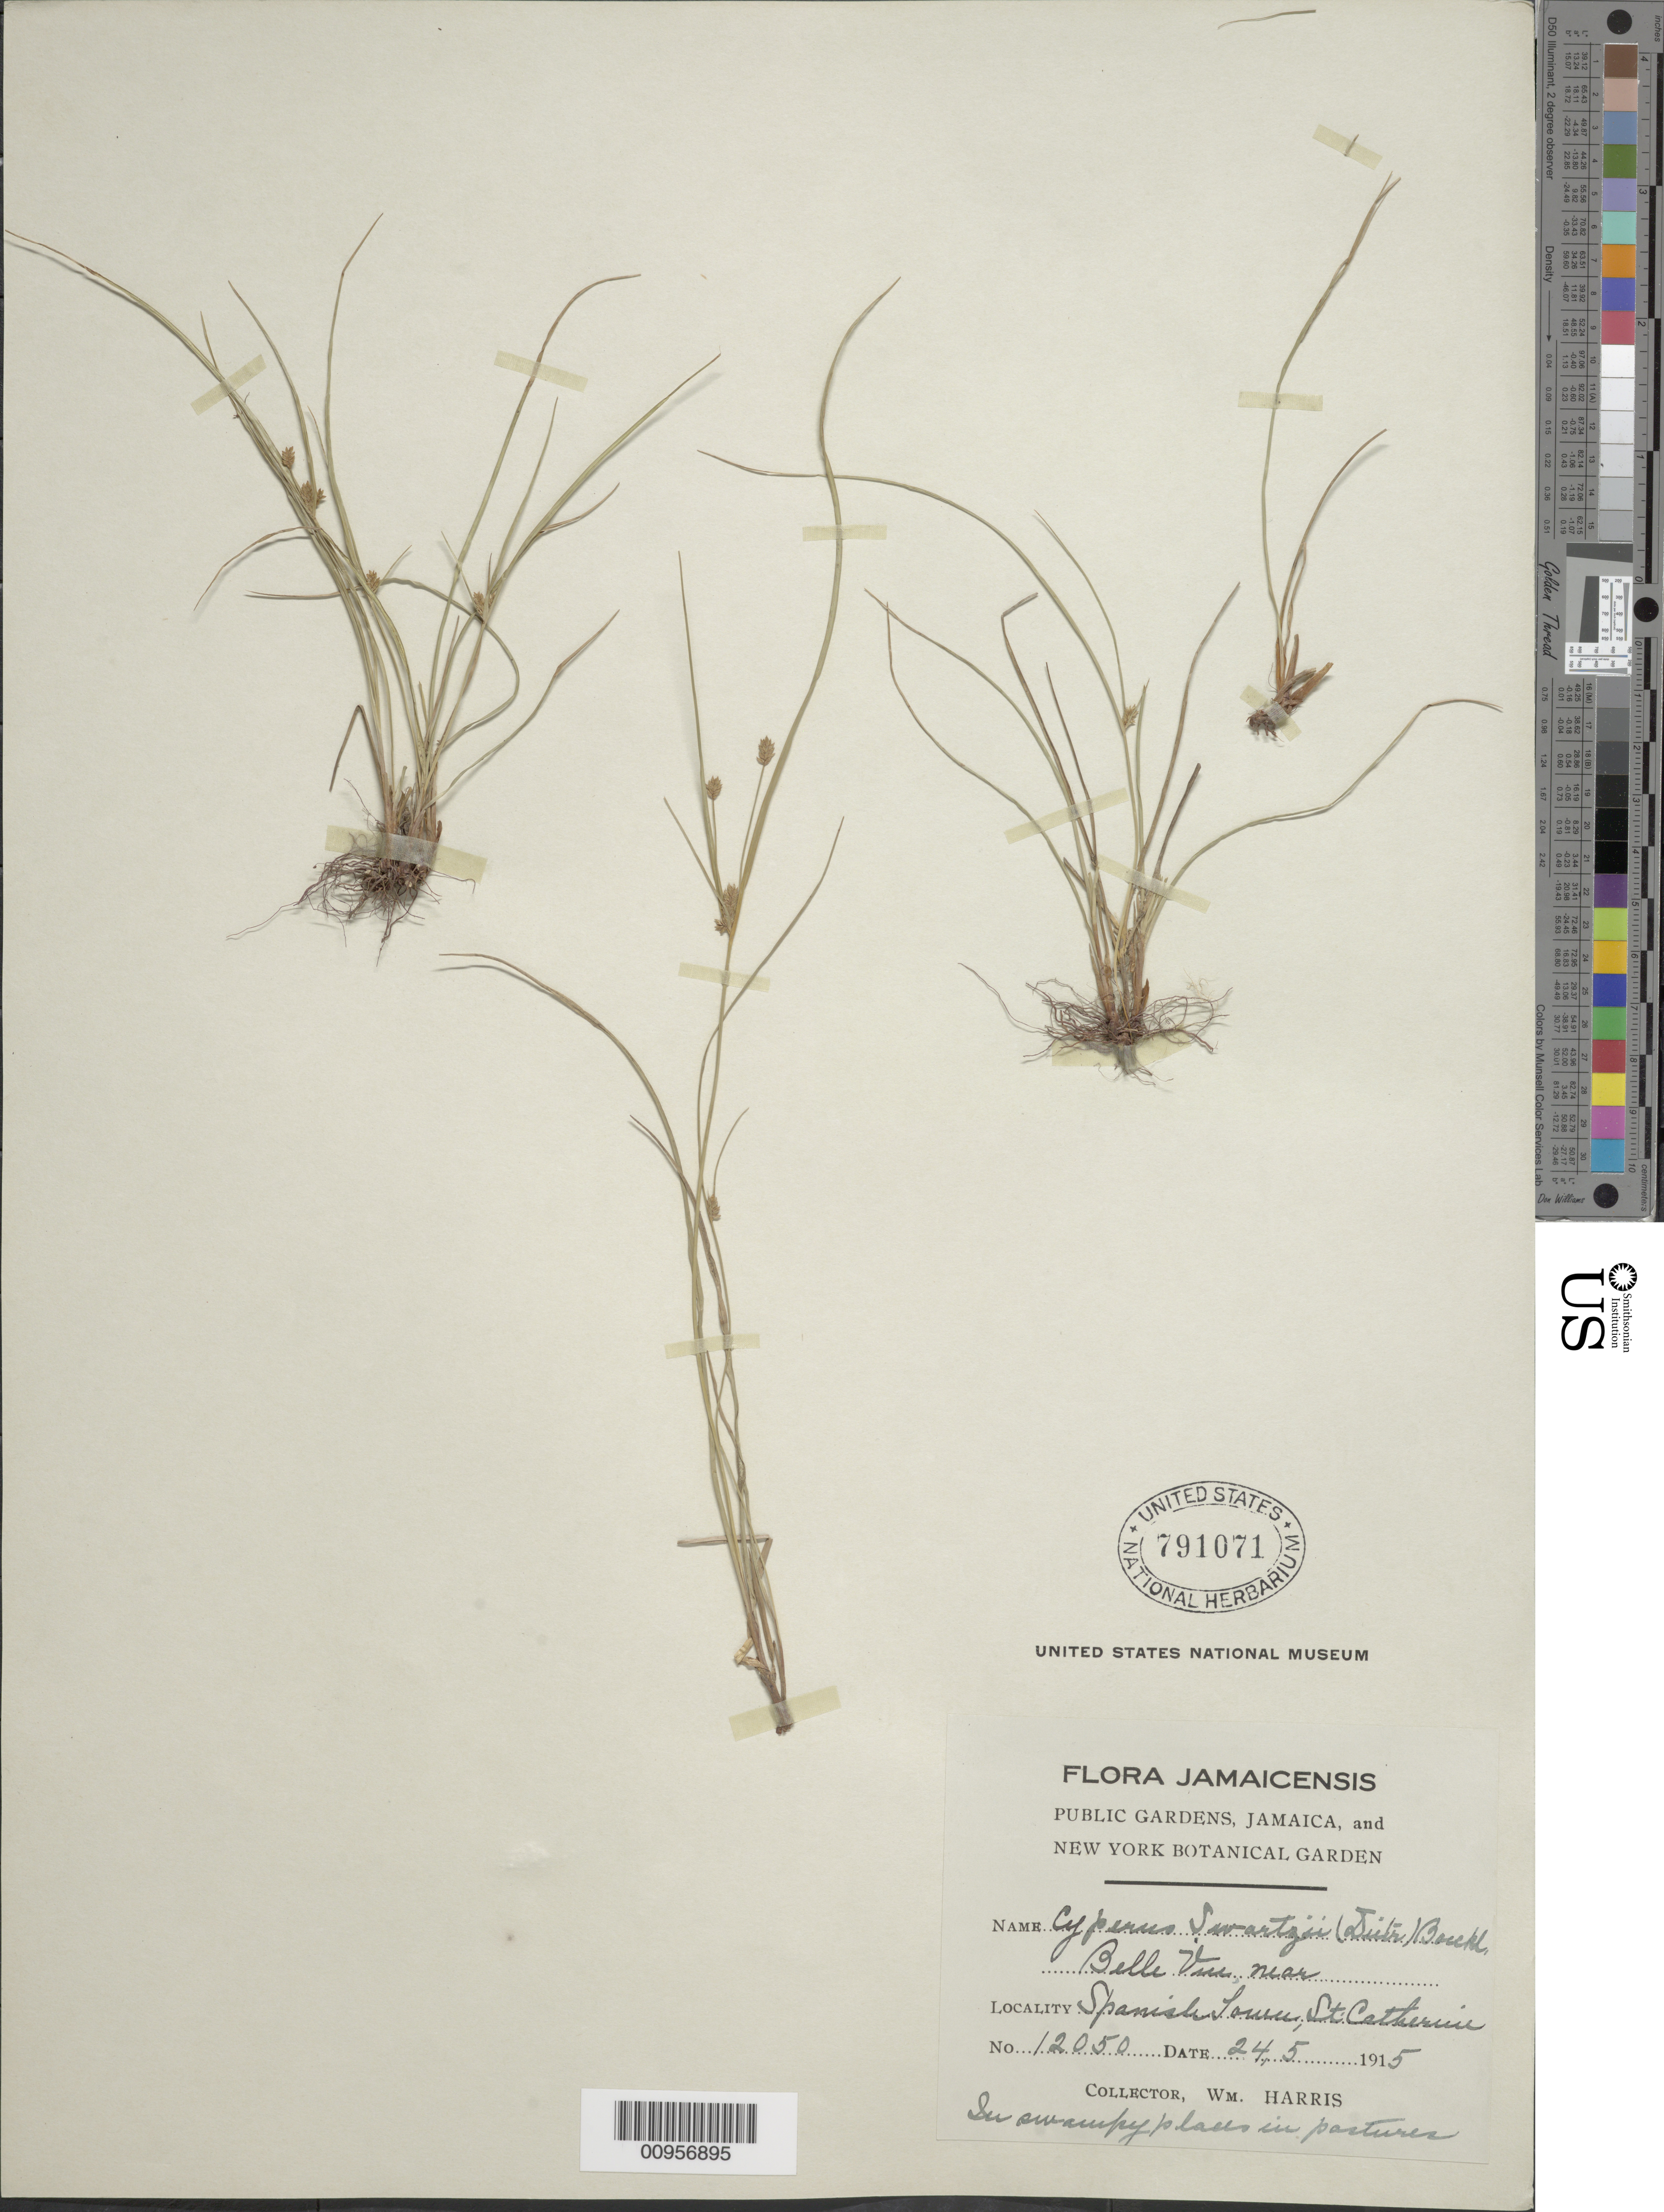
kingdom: Plantae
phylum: Tracheophyta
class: Liliopsida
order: Poales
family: Cyperaceae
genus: Cyperus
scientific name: Cyperus swartzii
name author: (A. Dietr.) Boeckeler ex Kük.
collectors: W. H. Harris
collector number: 12050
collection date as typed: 24 May 1915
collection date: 1915-05-24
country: Jamaica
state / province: Saint Catherine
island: Jamaica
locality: Belle View near Spanish Town, pastures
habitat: In swampy places in pastures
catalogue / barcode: US 791071